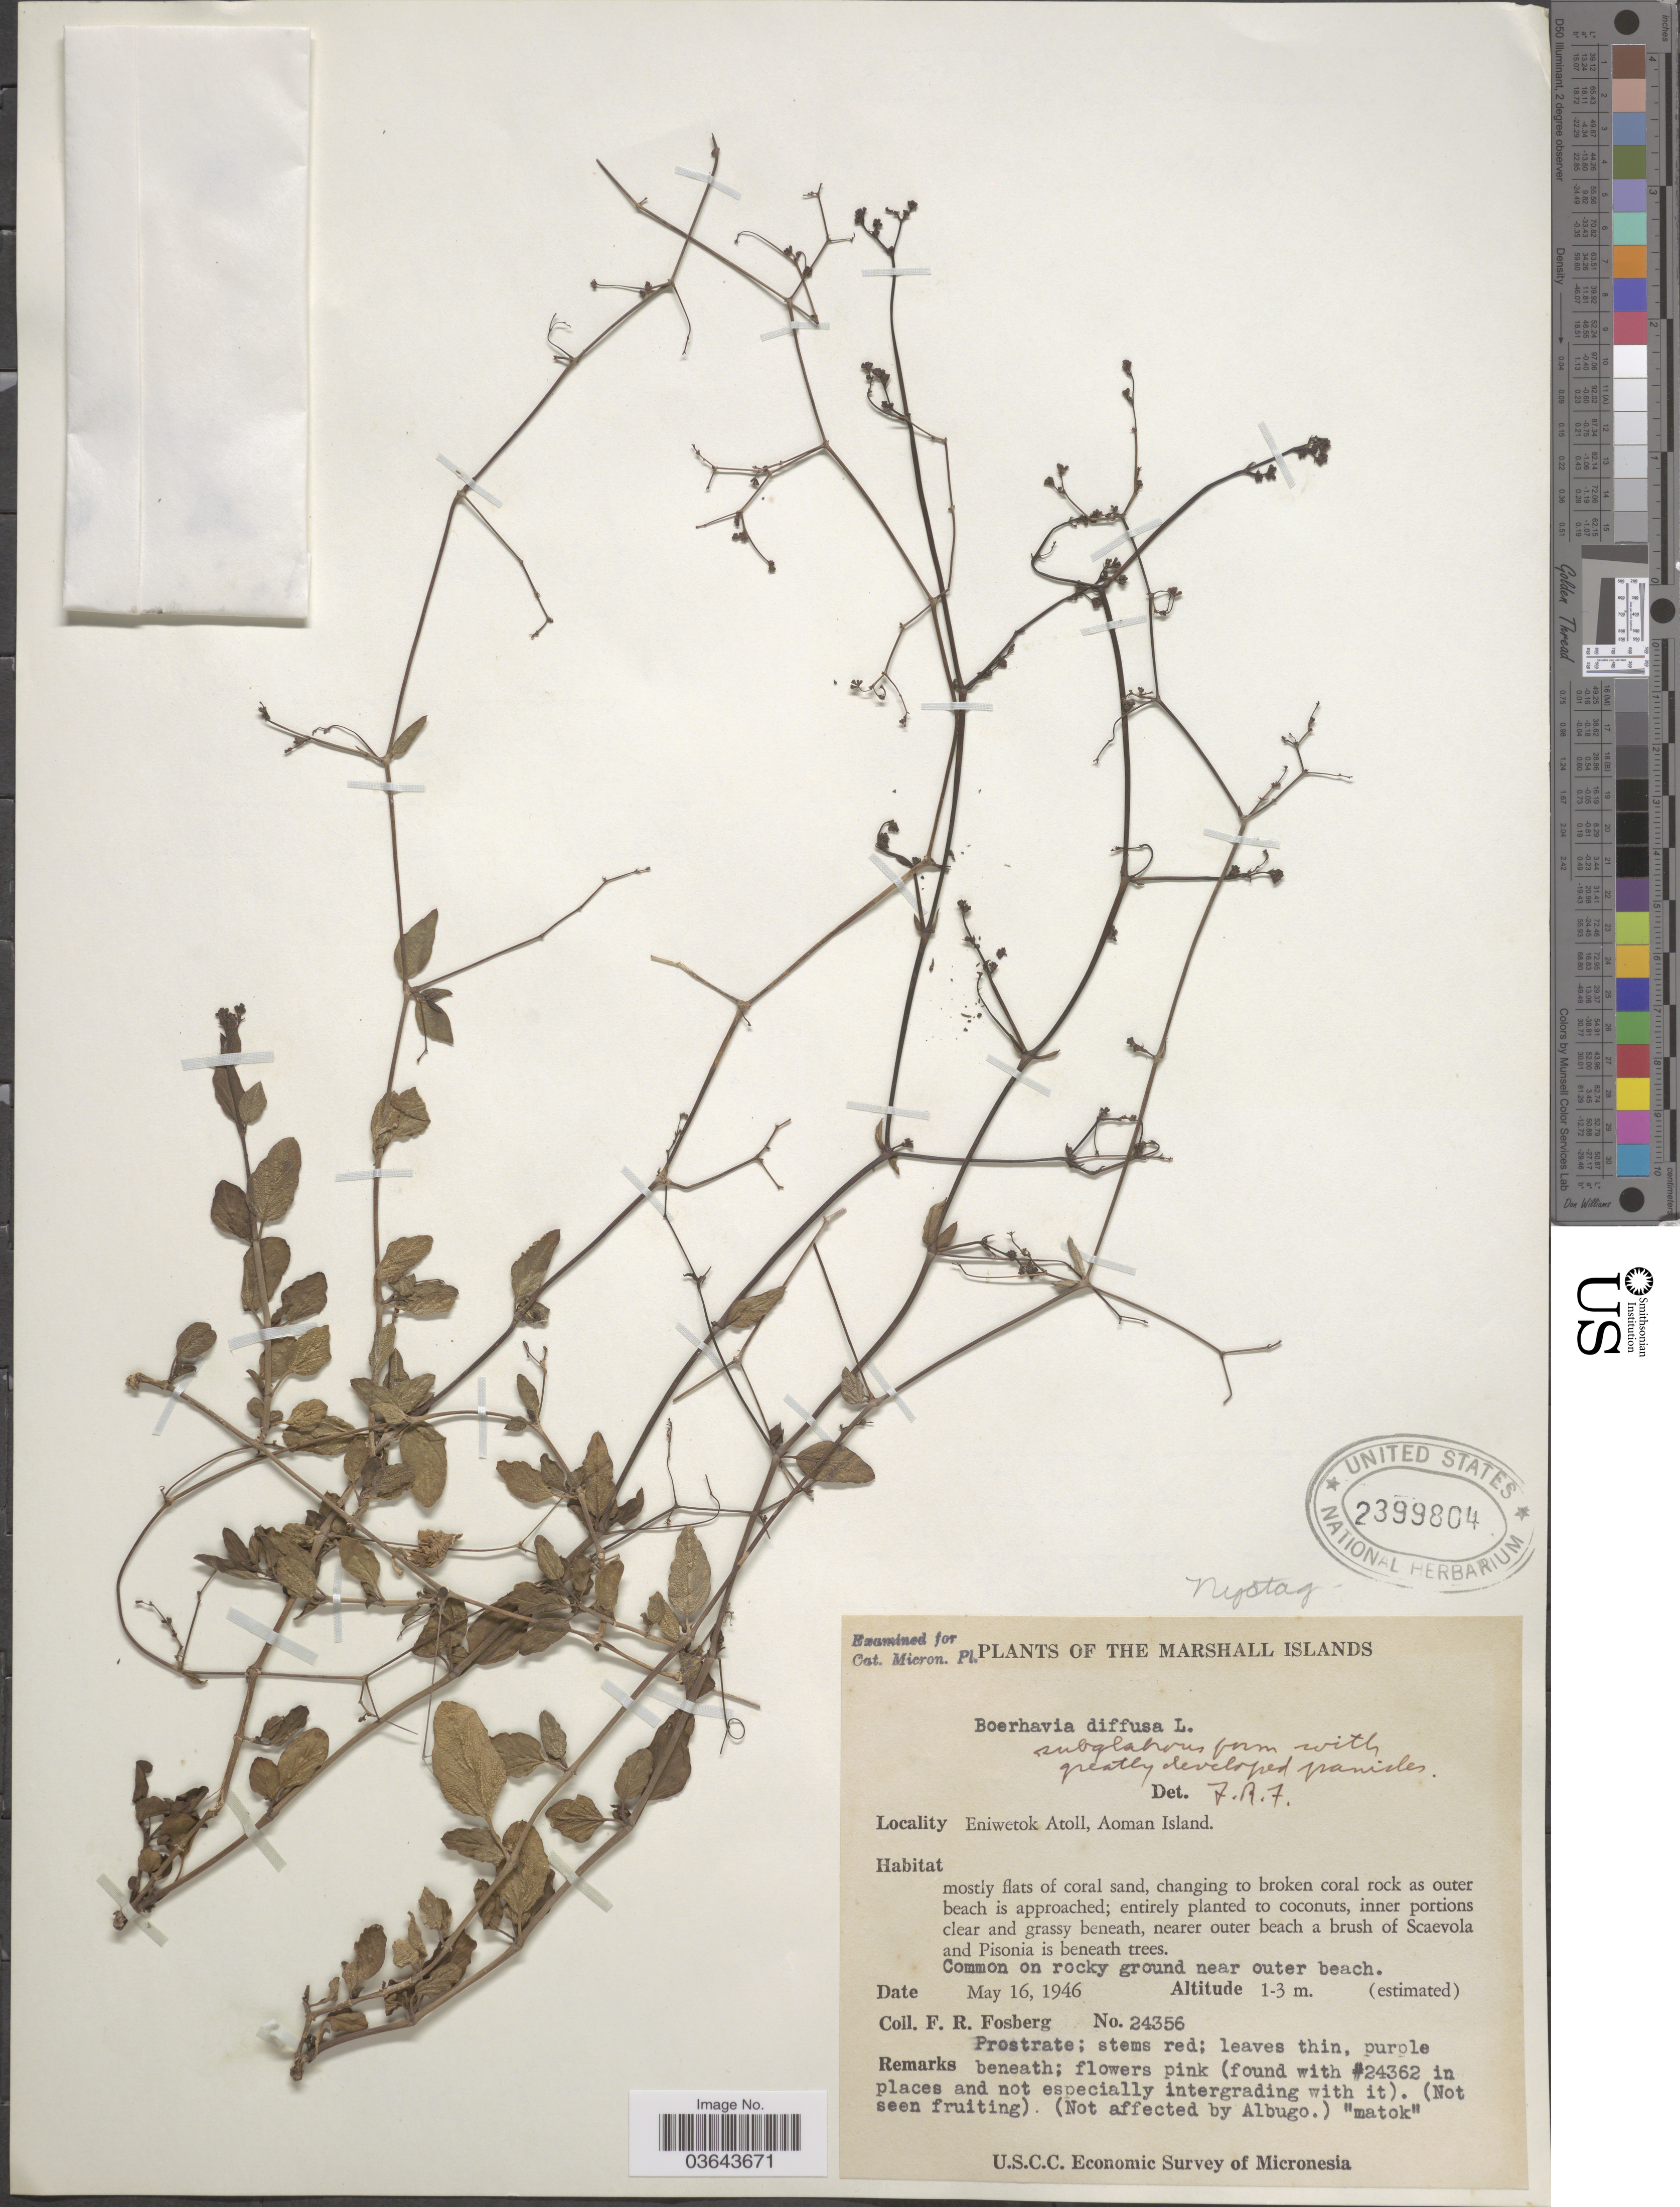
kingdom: Plantae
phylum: Tracheophyta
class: Magnoliopsida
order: Caryophyllales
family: Nyctaginaceae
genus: Boerhavia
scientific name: Boerhavia repens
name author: L.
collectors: F. R. Fosberg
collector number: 24356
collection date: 1946-05-16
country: Marshall Islands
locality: Eniwetok Atoll, Aoman Island.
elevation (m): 1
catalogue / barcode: US 2399804